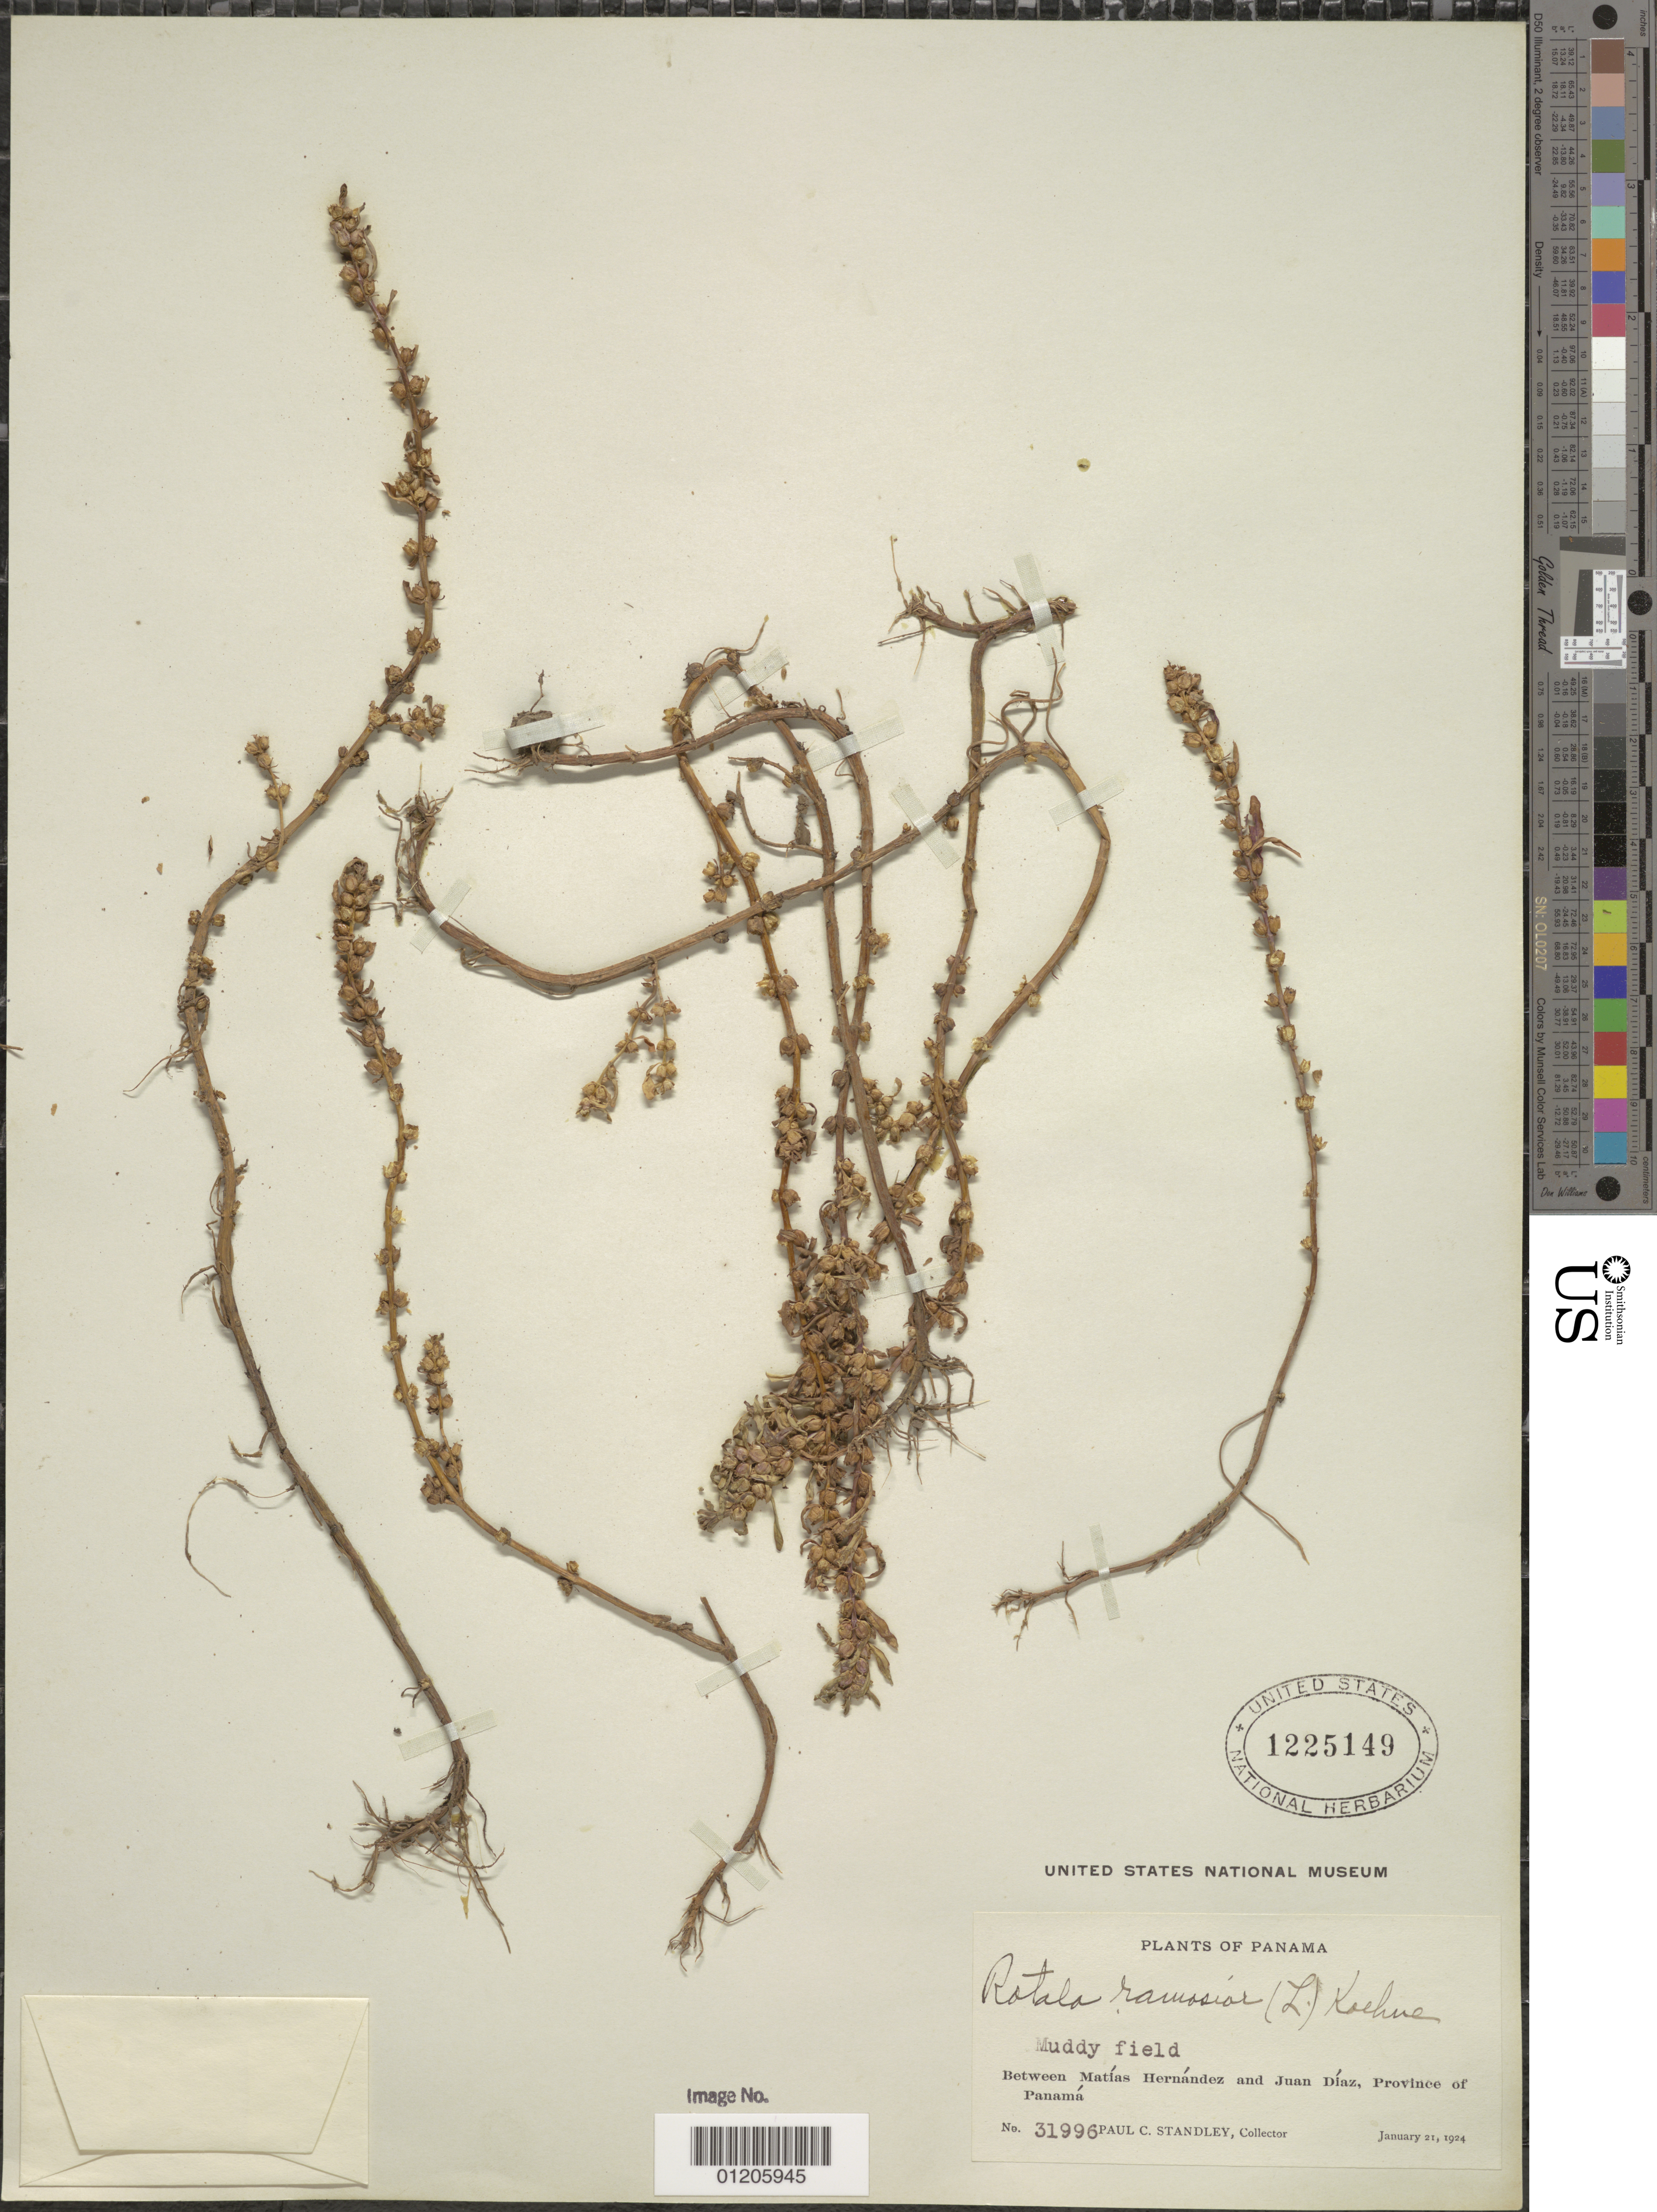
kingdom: Plantae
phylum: Tracheophyta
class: Magnoliopsida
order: Myrtales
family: Lythraceae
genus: Rotala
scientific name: Rotala ramosior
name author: (L.) Koehne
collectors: P. C. Standley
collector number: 31996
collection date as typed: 21 Jan 1924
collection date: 1924-01-21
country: Panama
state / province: Panamá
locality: Between Las Sabanas and Matias Hernandez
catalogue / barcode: US 1225149